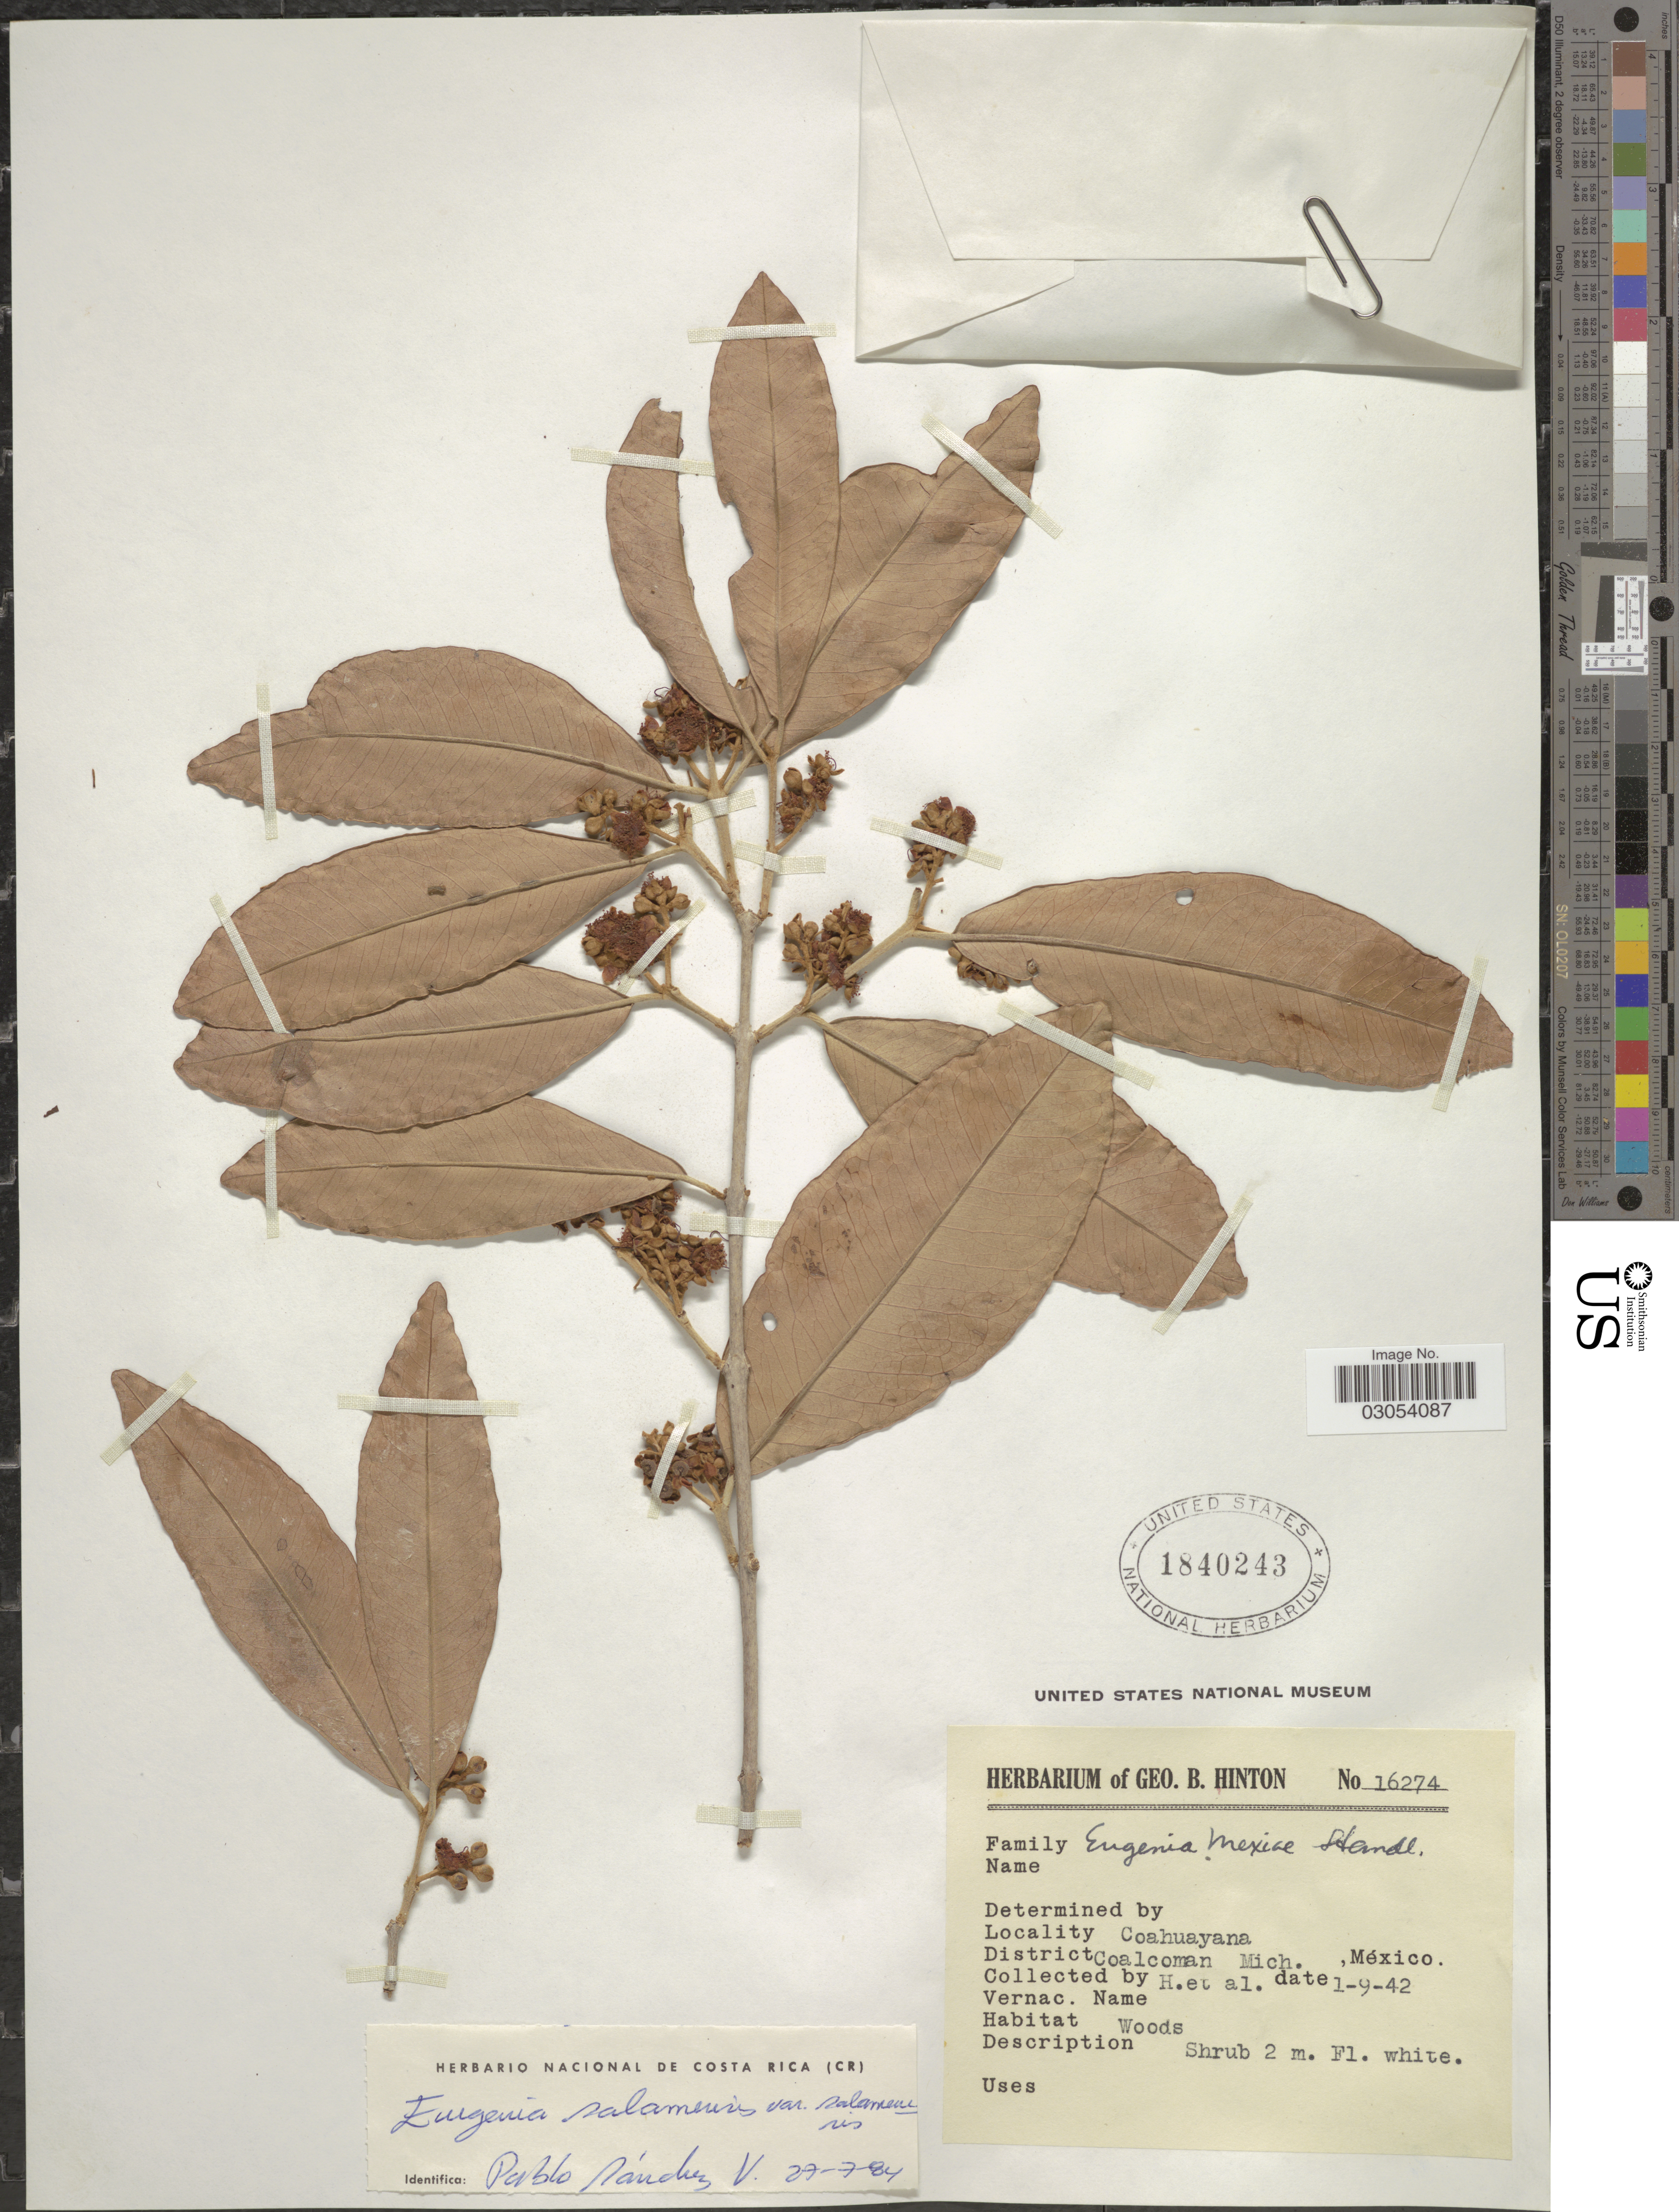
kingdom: Plantae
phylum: Tracheophyta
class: Magnoliopsida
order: Myrtales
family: Myrtaceae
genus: Eugenia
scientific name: Eugenia salamensis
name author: Donn. Sm.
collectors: G. B. Hinton & et al.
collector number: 16274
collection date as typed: Transcribed d/m/y: 1/9/42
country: Mexico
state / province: Michoacán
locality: Coahuayana. District Coalcoman Mich.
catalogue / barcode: US 1840243